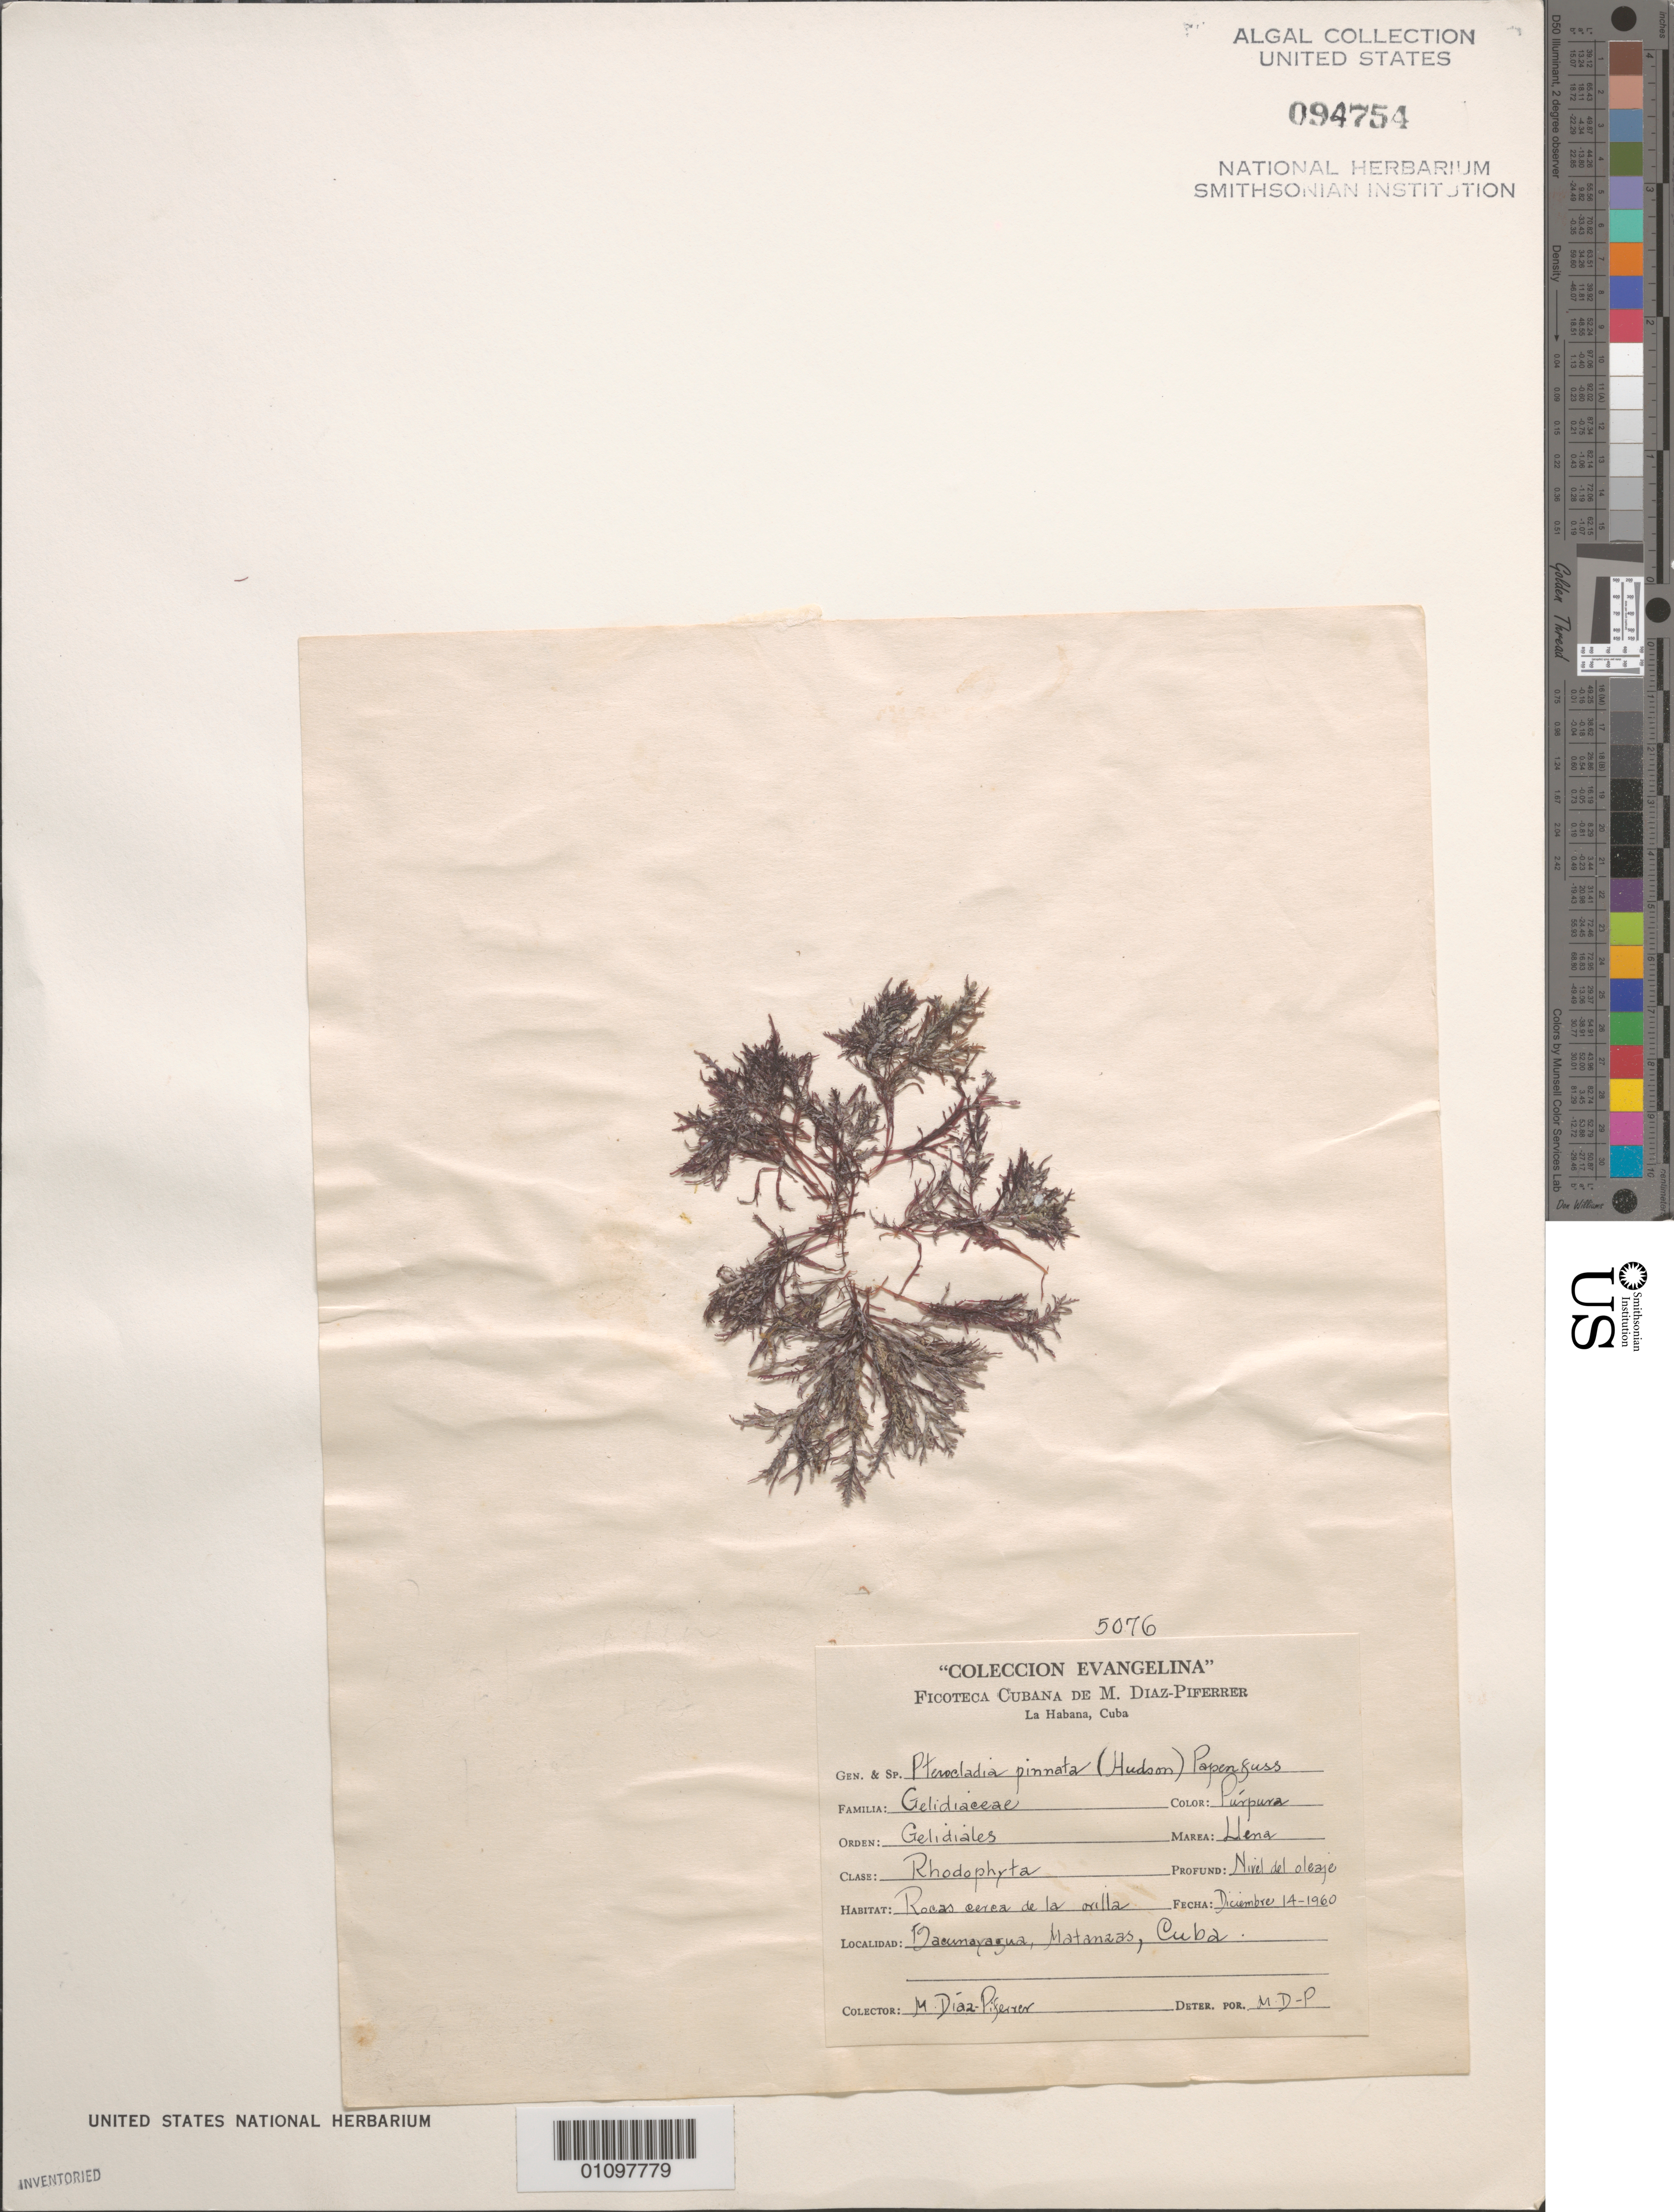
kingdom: Plantae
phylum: Rhodophyta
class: Florideophyceae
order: Gelidiales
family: Pterocladiaceae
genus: Pterocladiella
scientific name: Pterocladiella capillacea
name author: (S.G. Gmel.) Santelices & Hommers.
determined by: Algae name updating Project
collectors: M. Diaz-Piferrer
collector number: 5076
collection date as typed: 14 Dec 1960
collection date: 1960-12-14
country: Cuba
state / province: Matanzas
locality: Bacunayagua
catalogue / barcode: US 94754